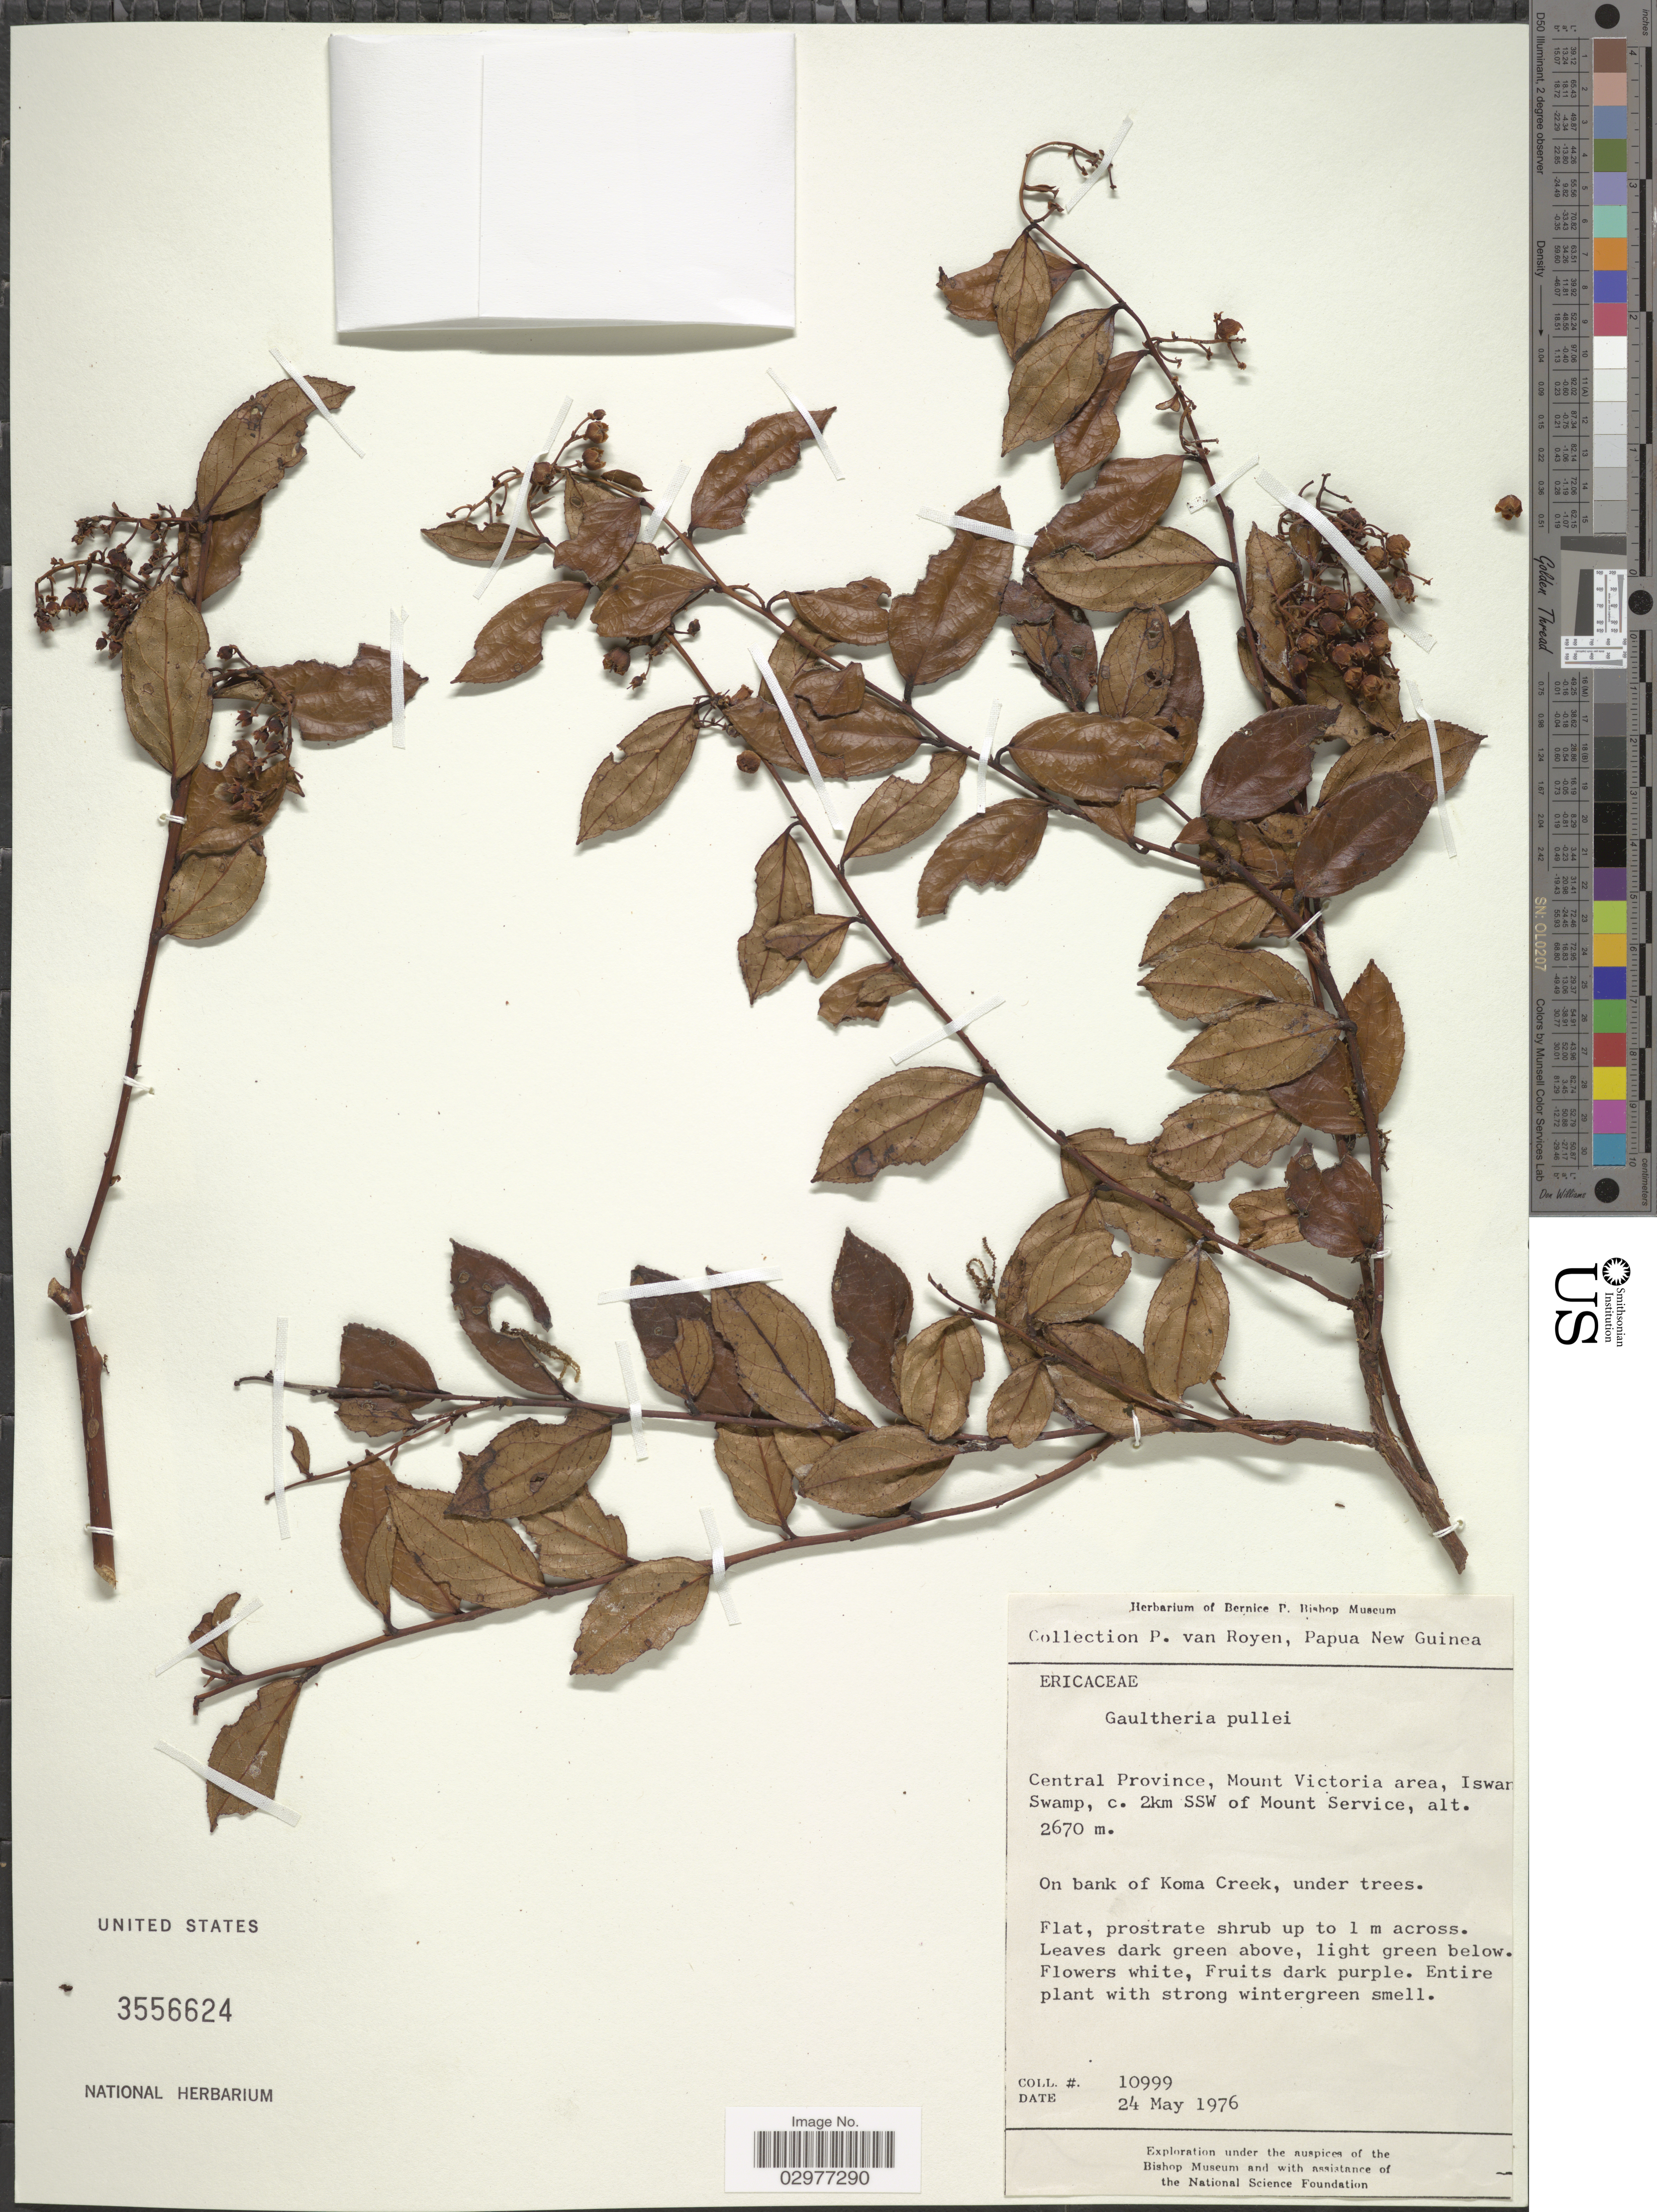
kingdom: Plantae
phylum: Tracheophyta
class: Magnoliopsida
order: Ericales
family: Ericaceae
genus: Gaultheria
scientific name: Gaultheria pullei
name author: J.J. Sm.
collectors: P. van Royen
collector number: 10999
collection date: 1976-05-24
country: Papua New Guinea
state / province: Central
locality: Mount Victoria area, Iswan Swamp, c. 2km SSW of Mount Service. On bank of Koma Creek.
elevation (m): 2670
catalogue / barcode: US 3556624